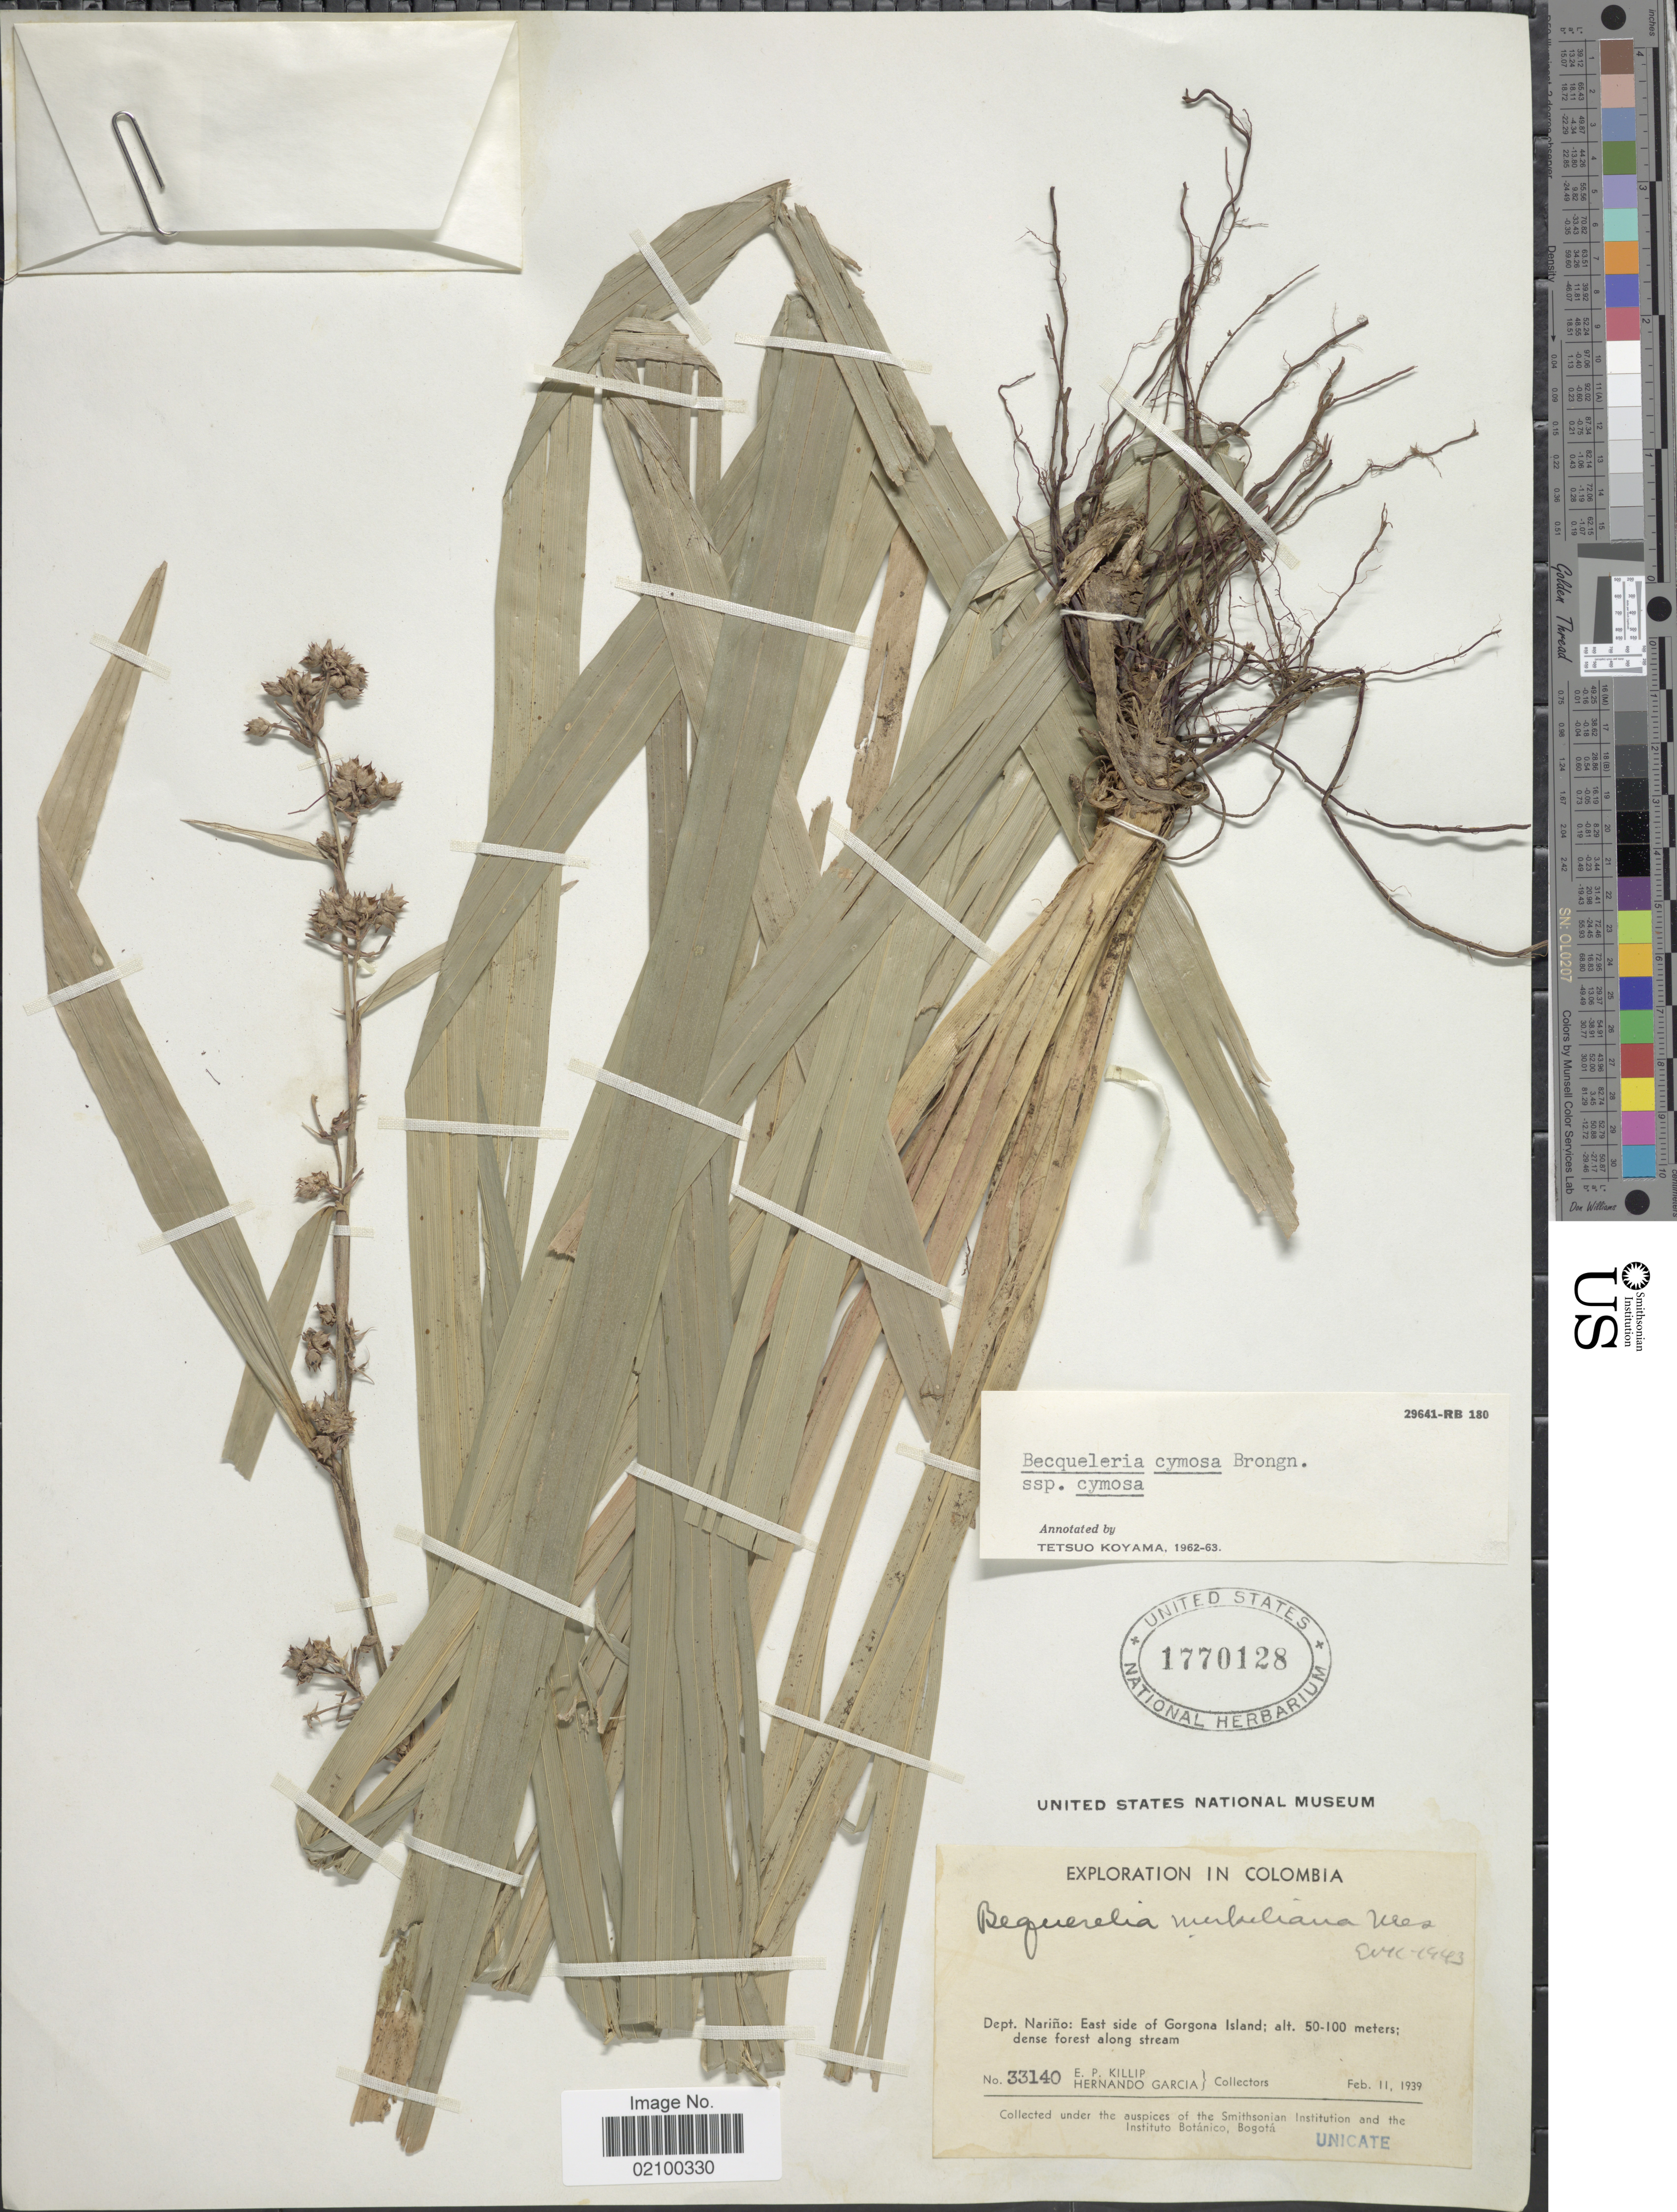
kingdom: Plantae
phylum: Tracheophyta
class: Liliopsida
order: Poales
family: Cyperaceae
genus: Becquerelia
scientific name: Becquerelia cymosa subsp. cymosa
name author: Brongn.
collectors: E. P. Killip & H. Garcia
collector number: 33140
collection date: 1939-02-11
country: Colombia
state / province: Nariño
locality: East side of Gorgona Island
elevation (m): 50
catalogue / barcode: US 1770128